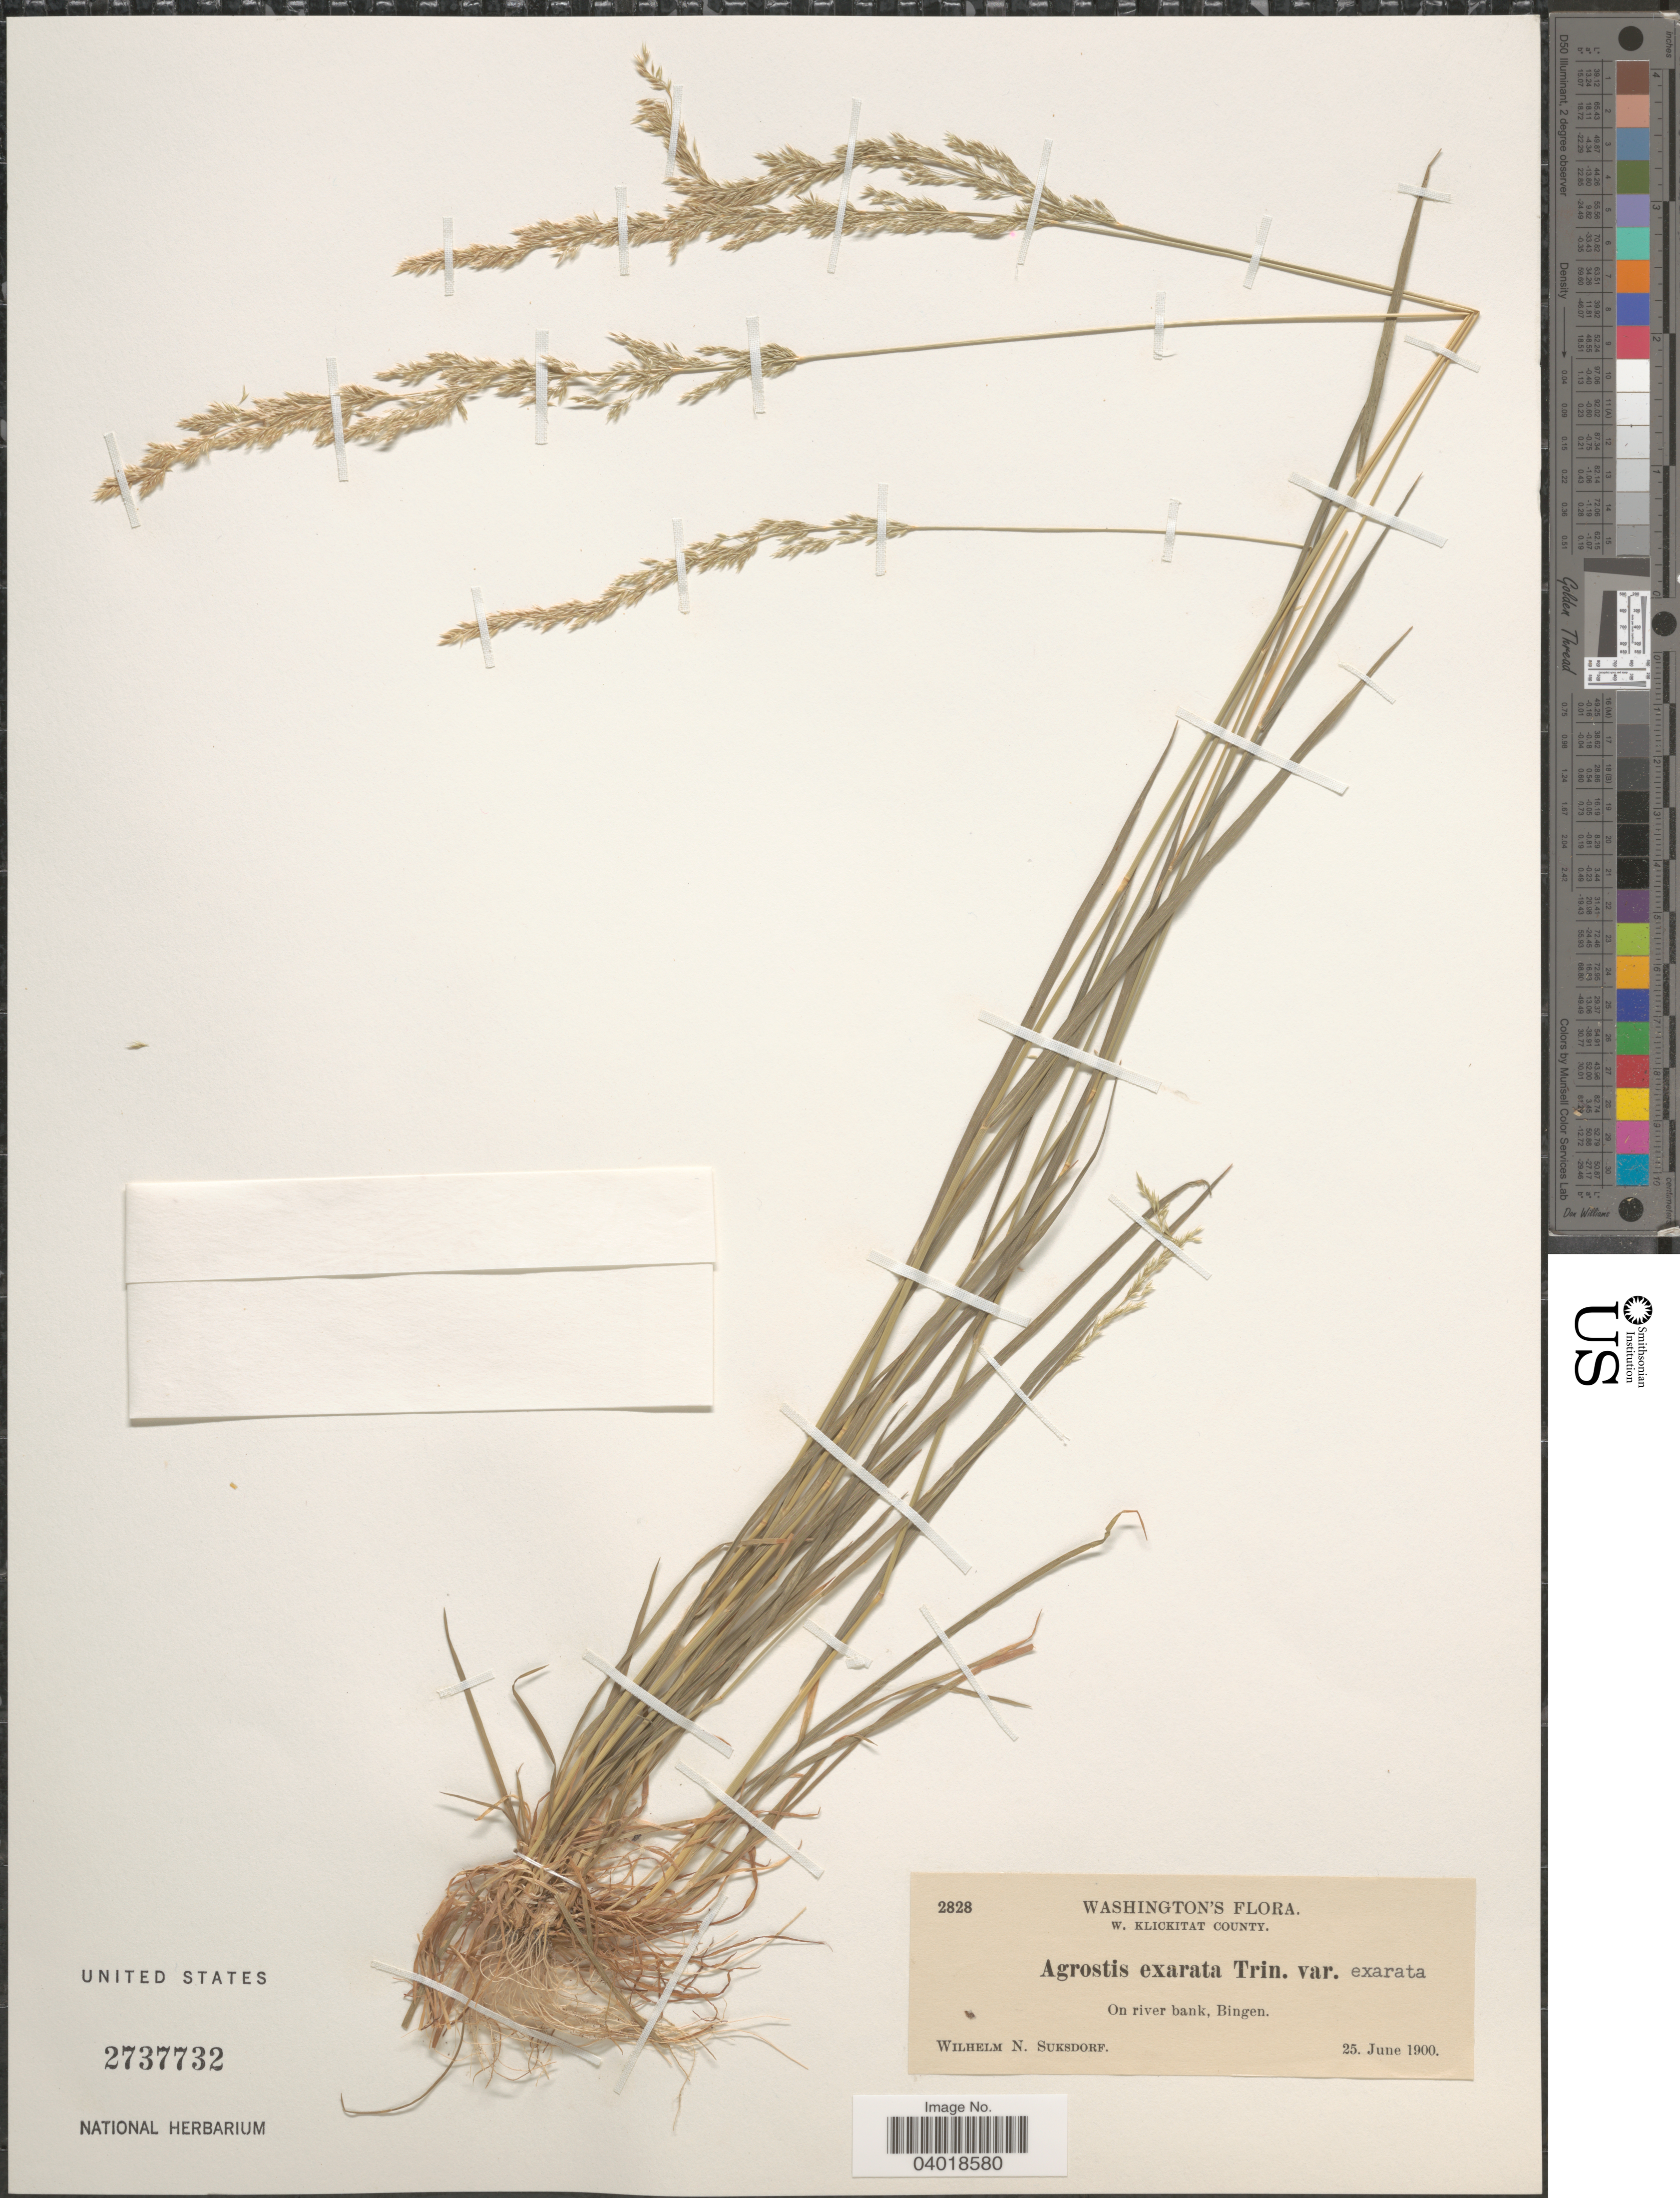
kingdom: Plantae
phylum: Tracheophyta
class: Liliopsida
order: Poales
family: Poaceae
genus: Agrostis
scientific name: Agrostis exarata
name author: Trin.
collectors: W. N. Suksdorf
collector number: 2828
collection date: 1900-06-25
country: United States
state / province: Washington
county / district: Klickitat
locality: W. Klickitat County. On river bank, Bingen.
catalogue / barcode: US 2737732